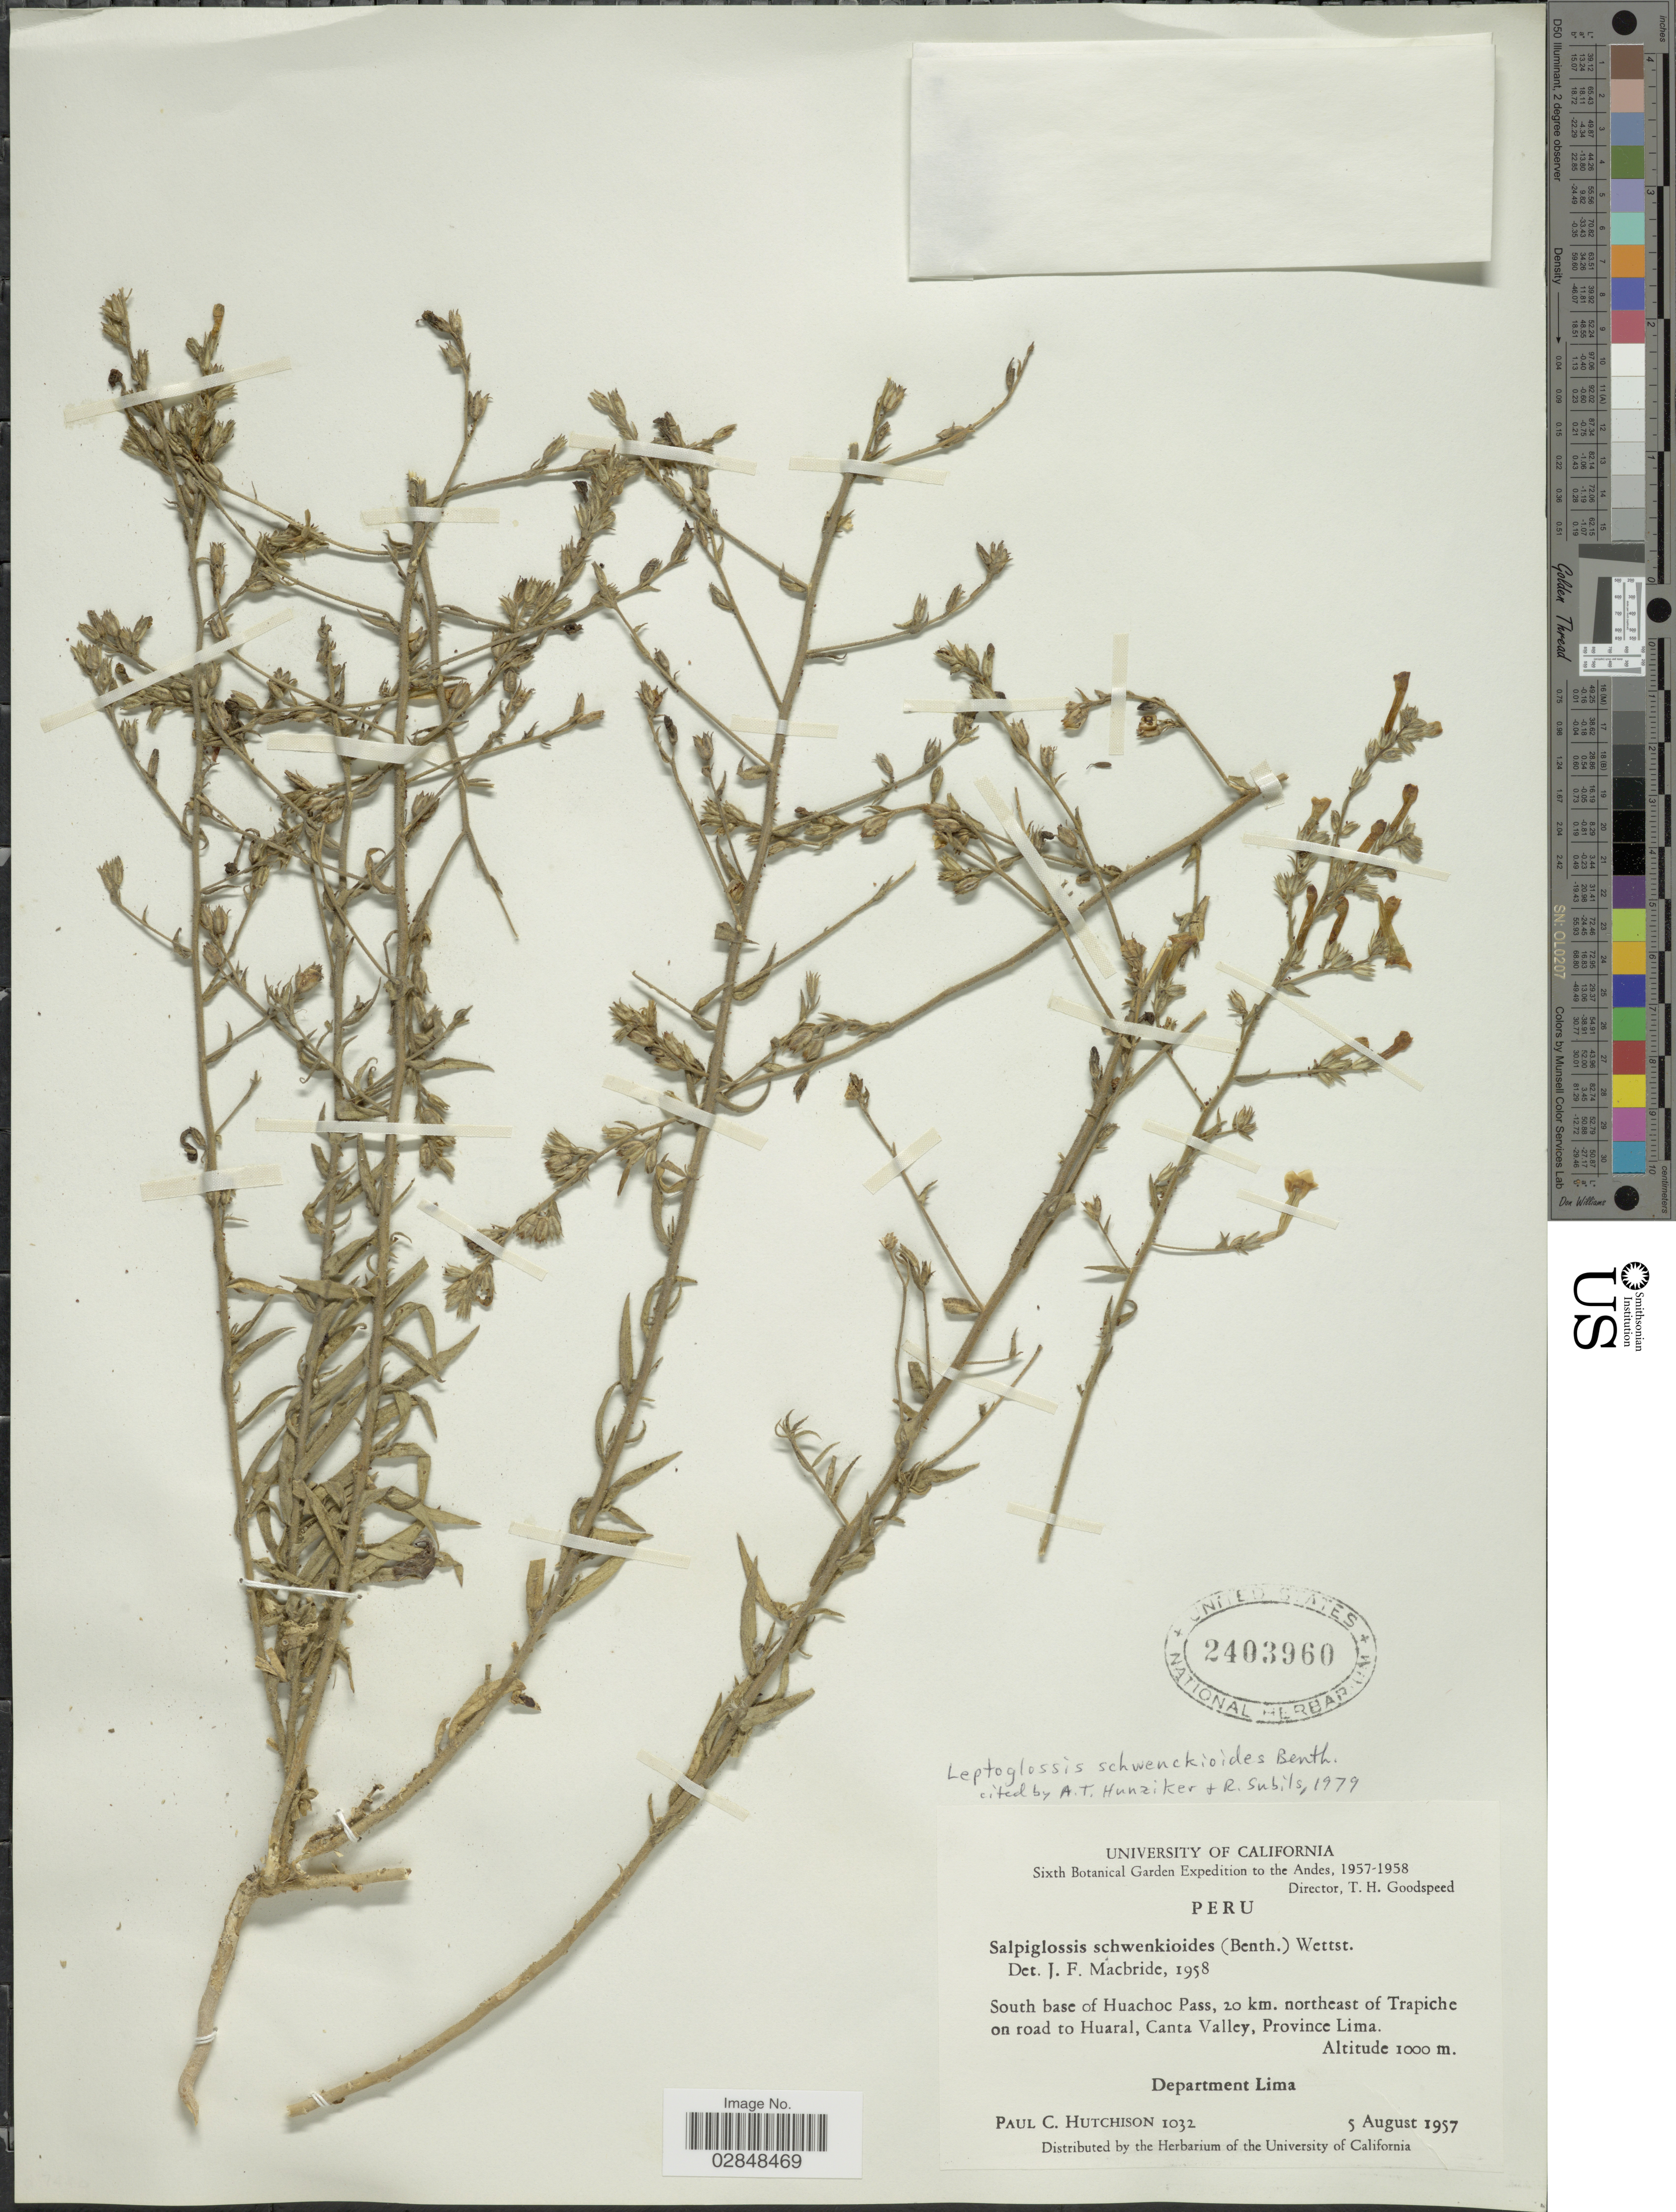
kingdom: Plantae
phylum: Tracheophyta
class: Magnoliopsida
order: Solanales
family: Solanaceae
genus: Leptoglossis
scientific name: Leptoglossis schwenckioides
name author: Benth.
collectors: P. C. Hutchison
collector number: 1032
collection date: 1957-08-05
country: Peru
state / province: Lima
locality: The Andes. South base of Huachoc Pass, 20 km. northeast of Trapiche on road to Huaral, Canta Valley. Department Lima.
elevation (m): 1000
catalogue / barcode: US 2403960